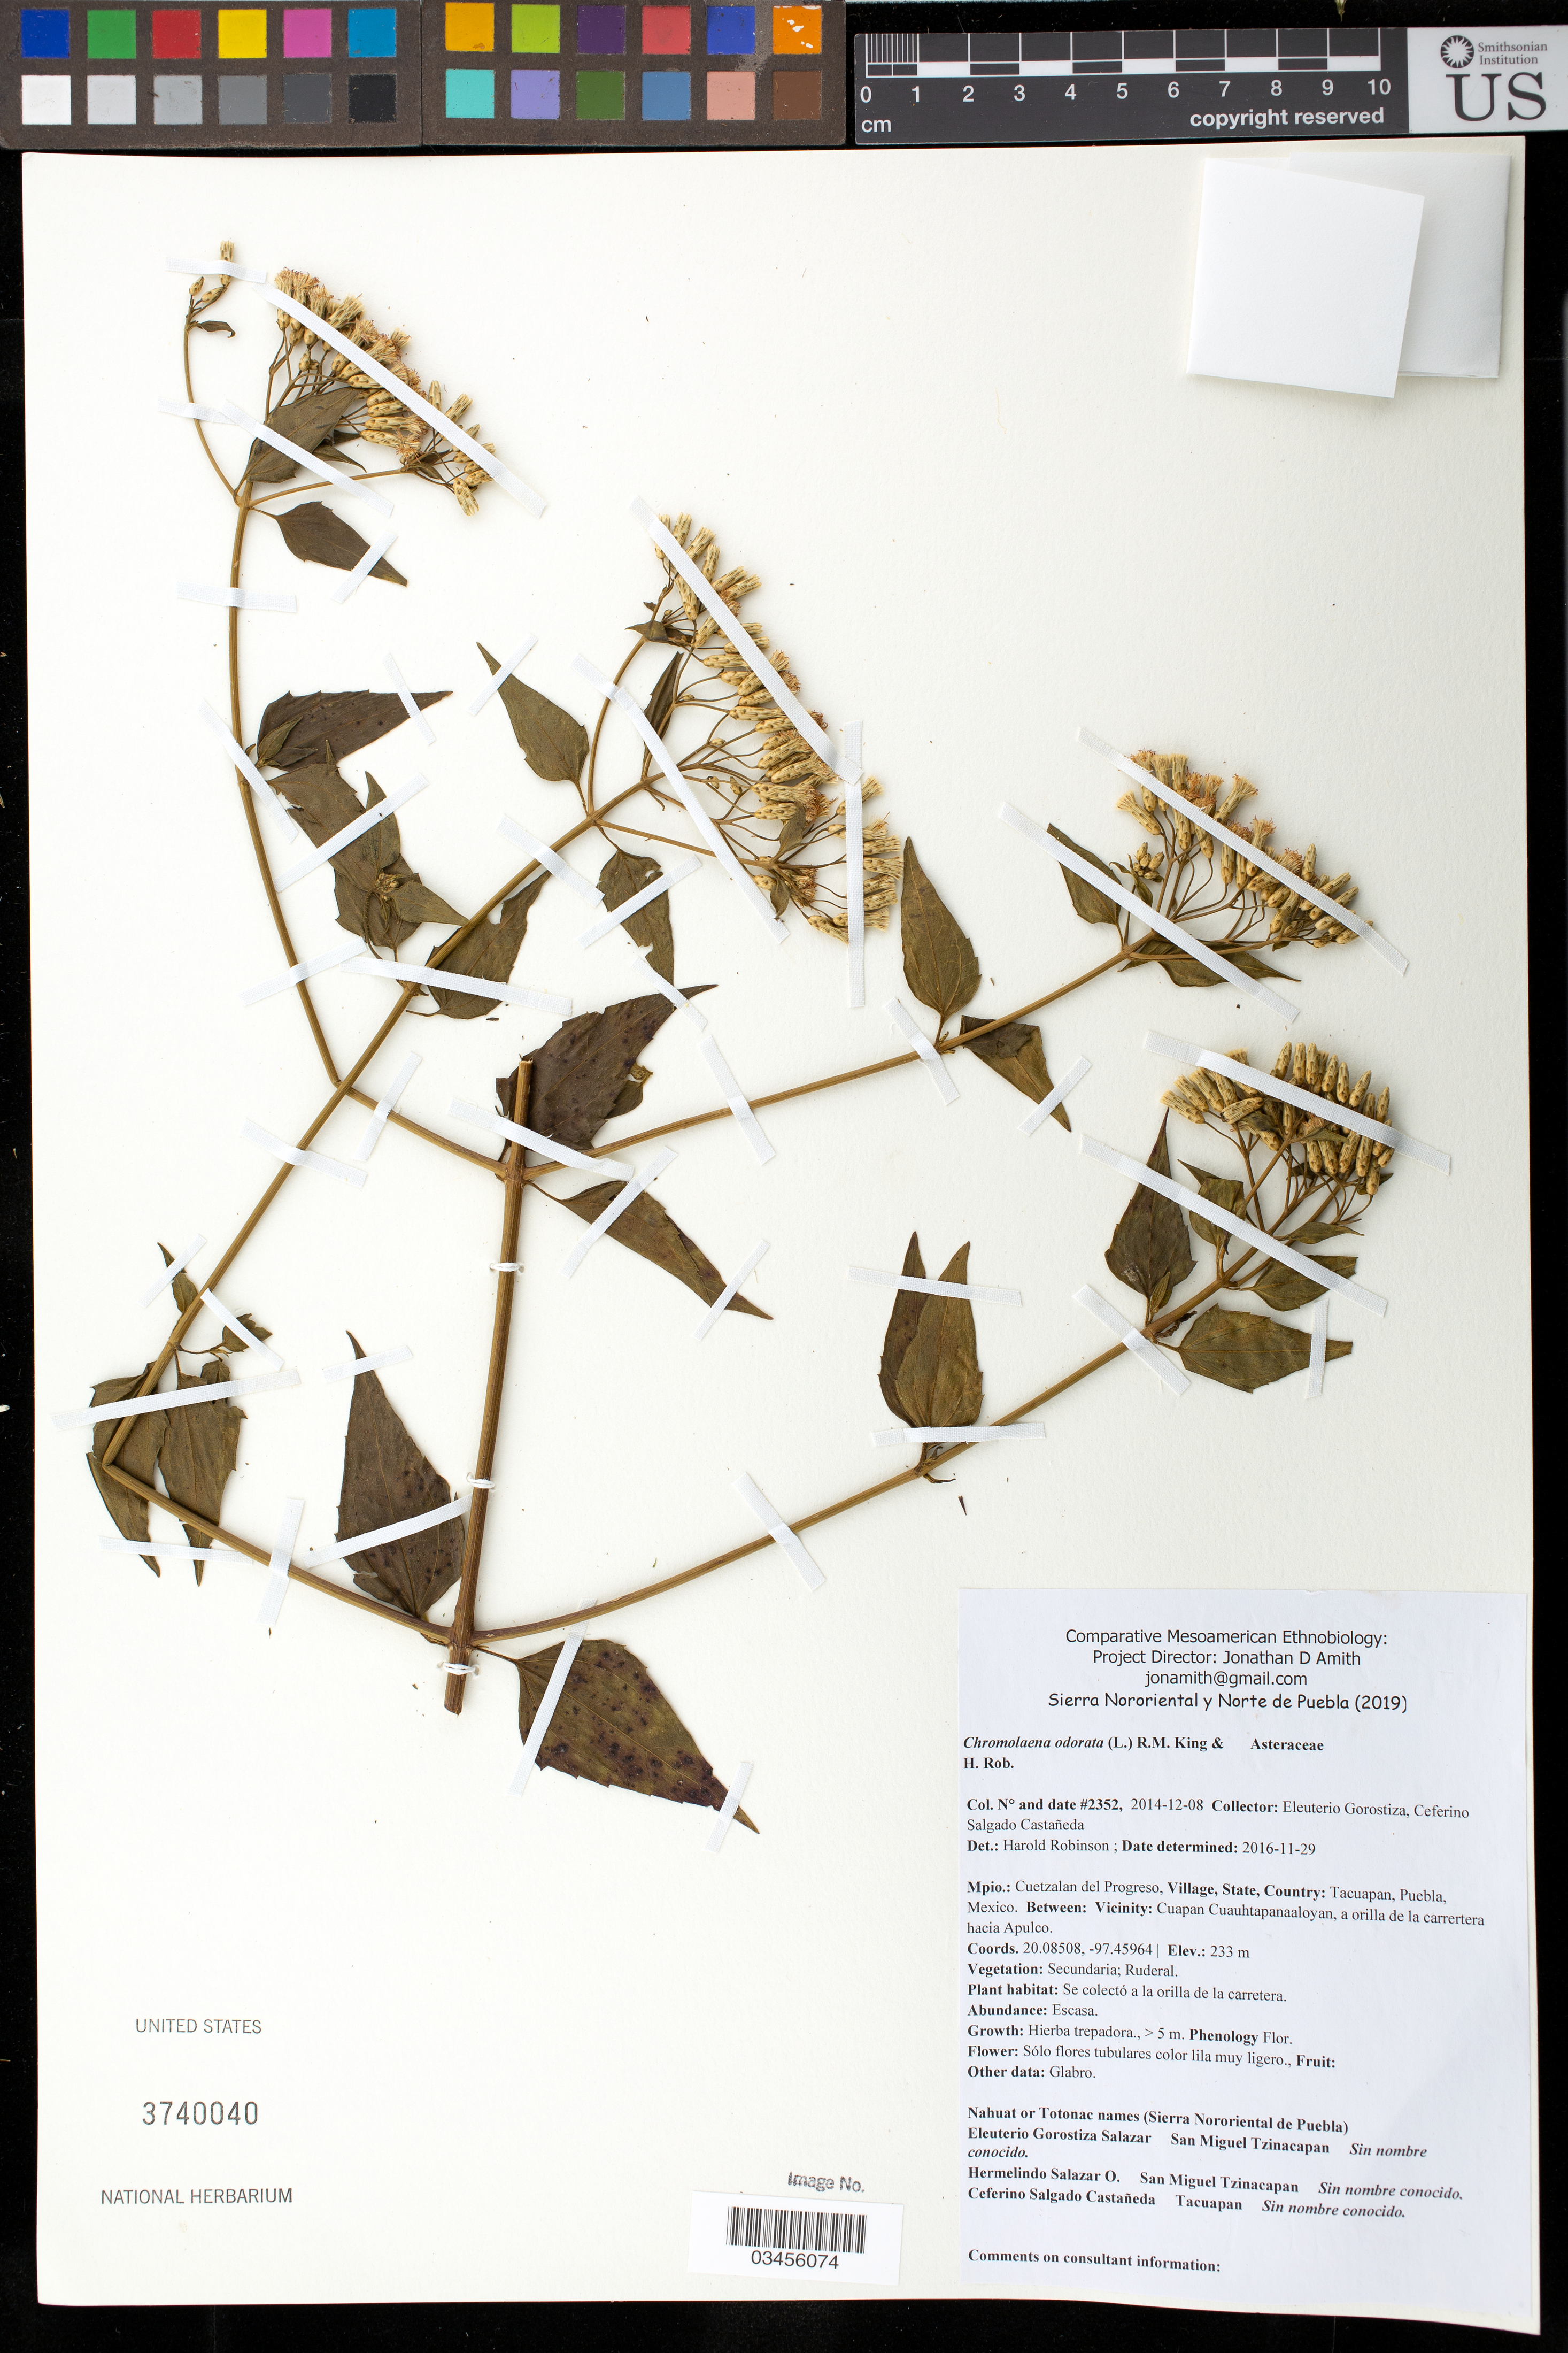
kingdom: Plantae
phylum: Tracheophyta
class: Magnoliopsida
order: Asterales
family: Asteraceae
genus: Chromolaena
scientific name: Chromolaena odorata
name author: (L.) R.M. King & H. Rob.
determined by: Robinson, Harold E., (US)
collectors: J. D. Amith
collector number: JDA_02352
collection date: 2014-12-08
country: México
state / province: Puebla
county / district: Cuetzalan del Progreso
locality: PUEBLO: Tacuapan; LOCALIDAD EXACTA: Cuapan Cuauhtapanaaloyan, a orilla de la carrertera hacia Apulco.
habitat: VEGETACIÓN y HABITAT: Ruderal. | Se colectó a la orilla de la carretera.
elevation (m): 233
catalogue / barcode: US 3740040